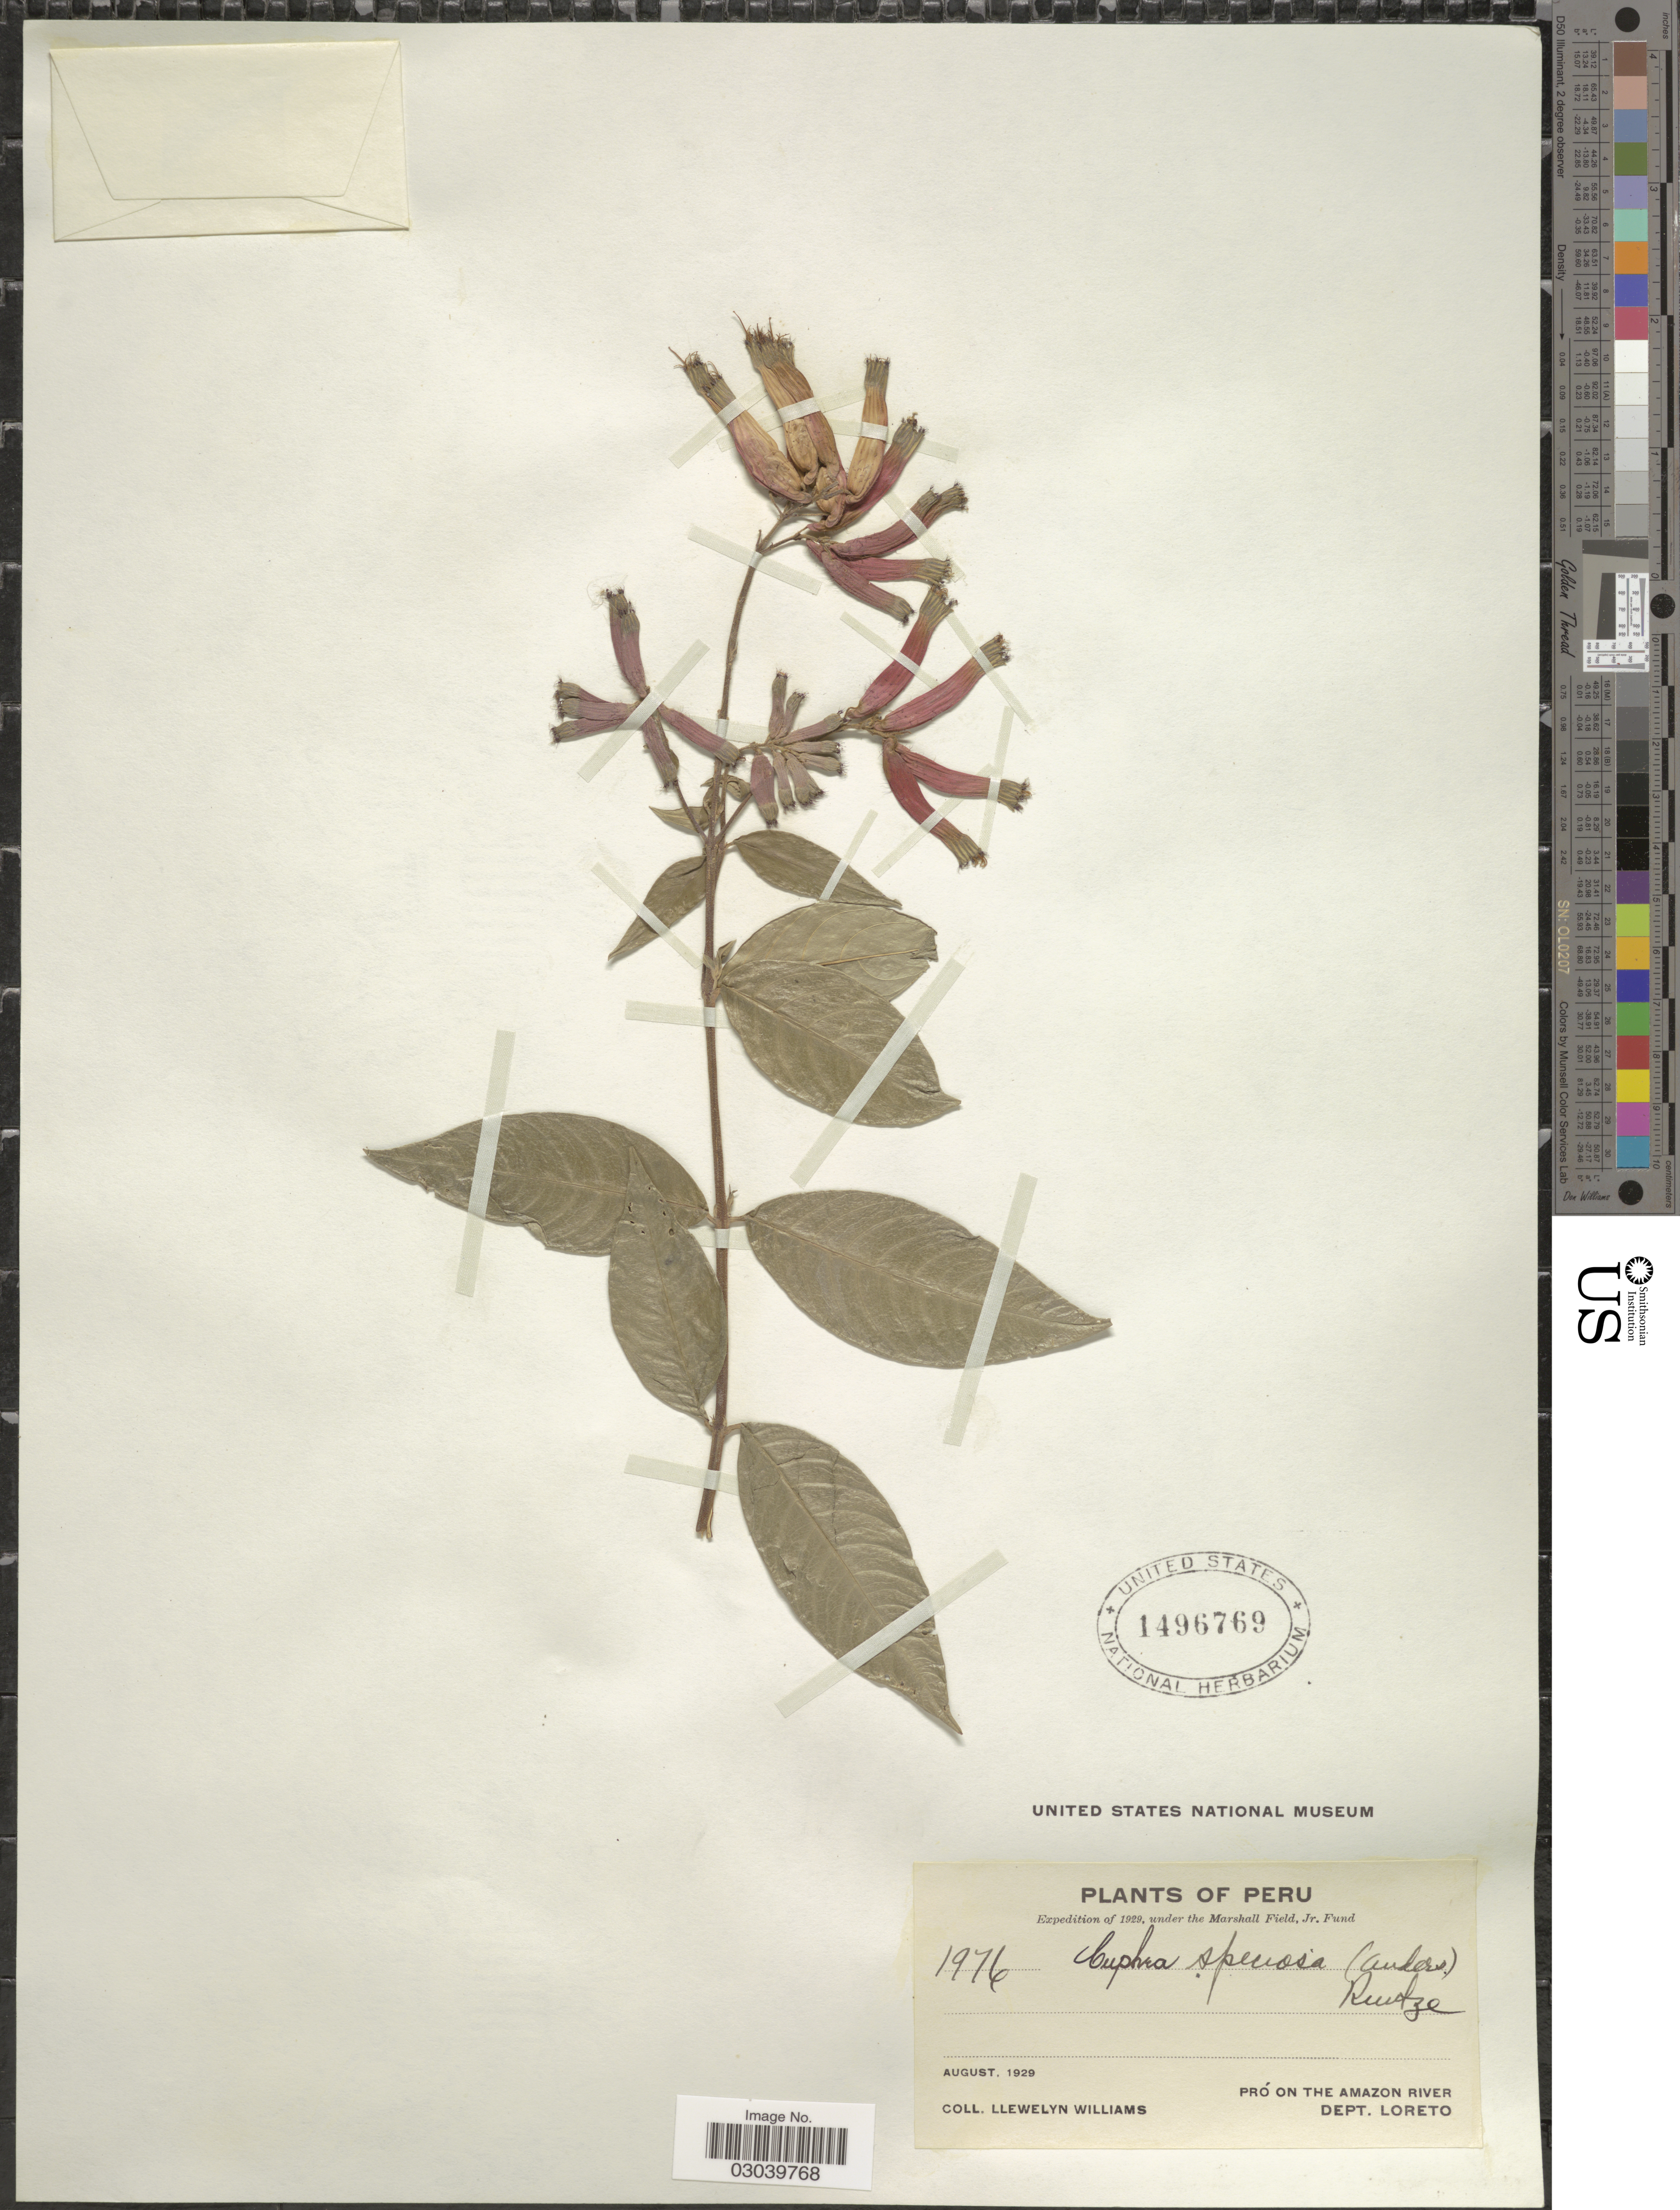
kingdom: Plantae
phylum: Tracheophyta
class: Magnoliopsida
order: Myrtales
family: Lythraceae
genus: Cuphea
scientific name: Cuphea melvilla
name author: Lindl.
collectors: Ll. Williams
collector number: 1976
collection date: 1929-08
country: Peru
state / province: Loreto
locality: Pró on the Amazon River. Dept. Loreto.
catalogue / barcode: US 1496769